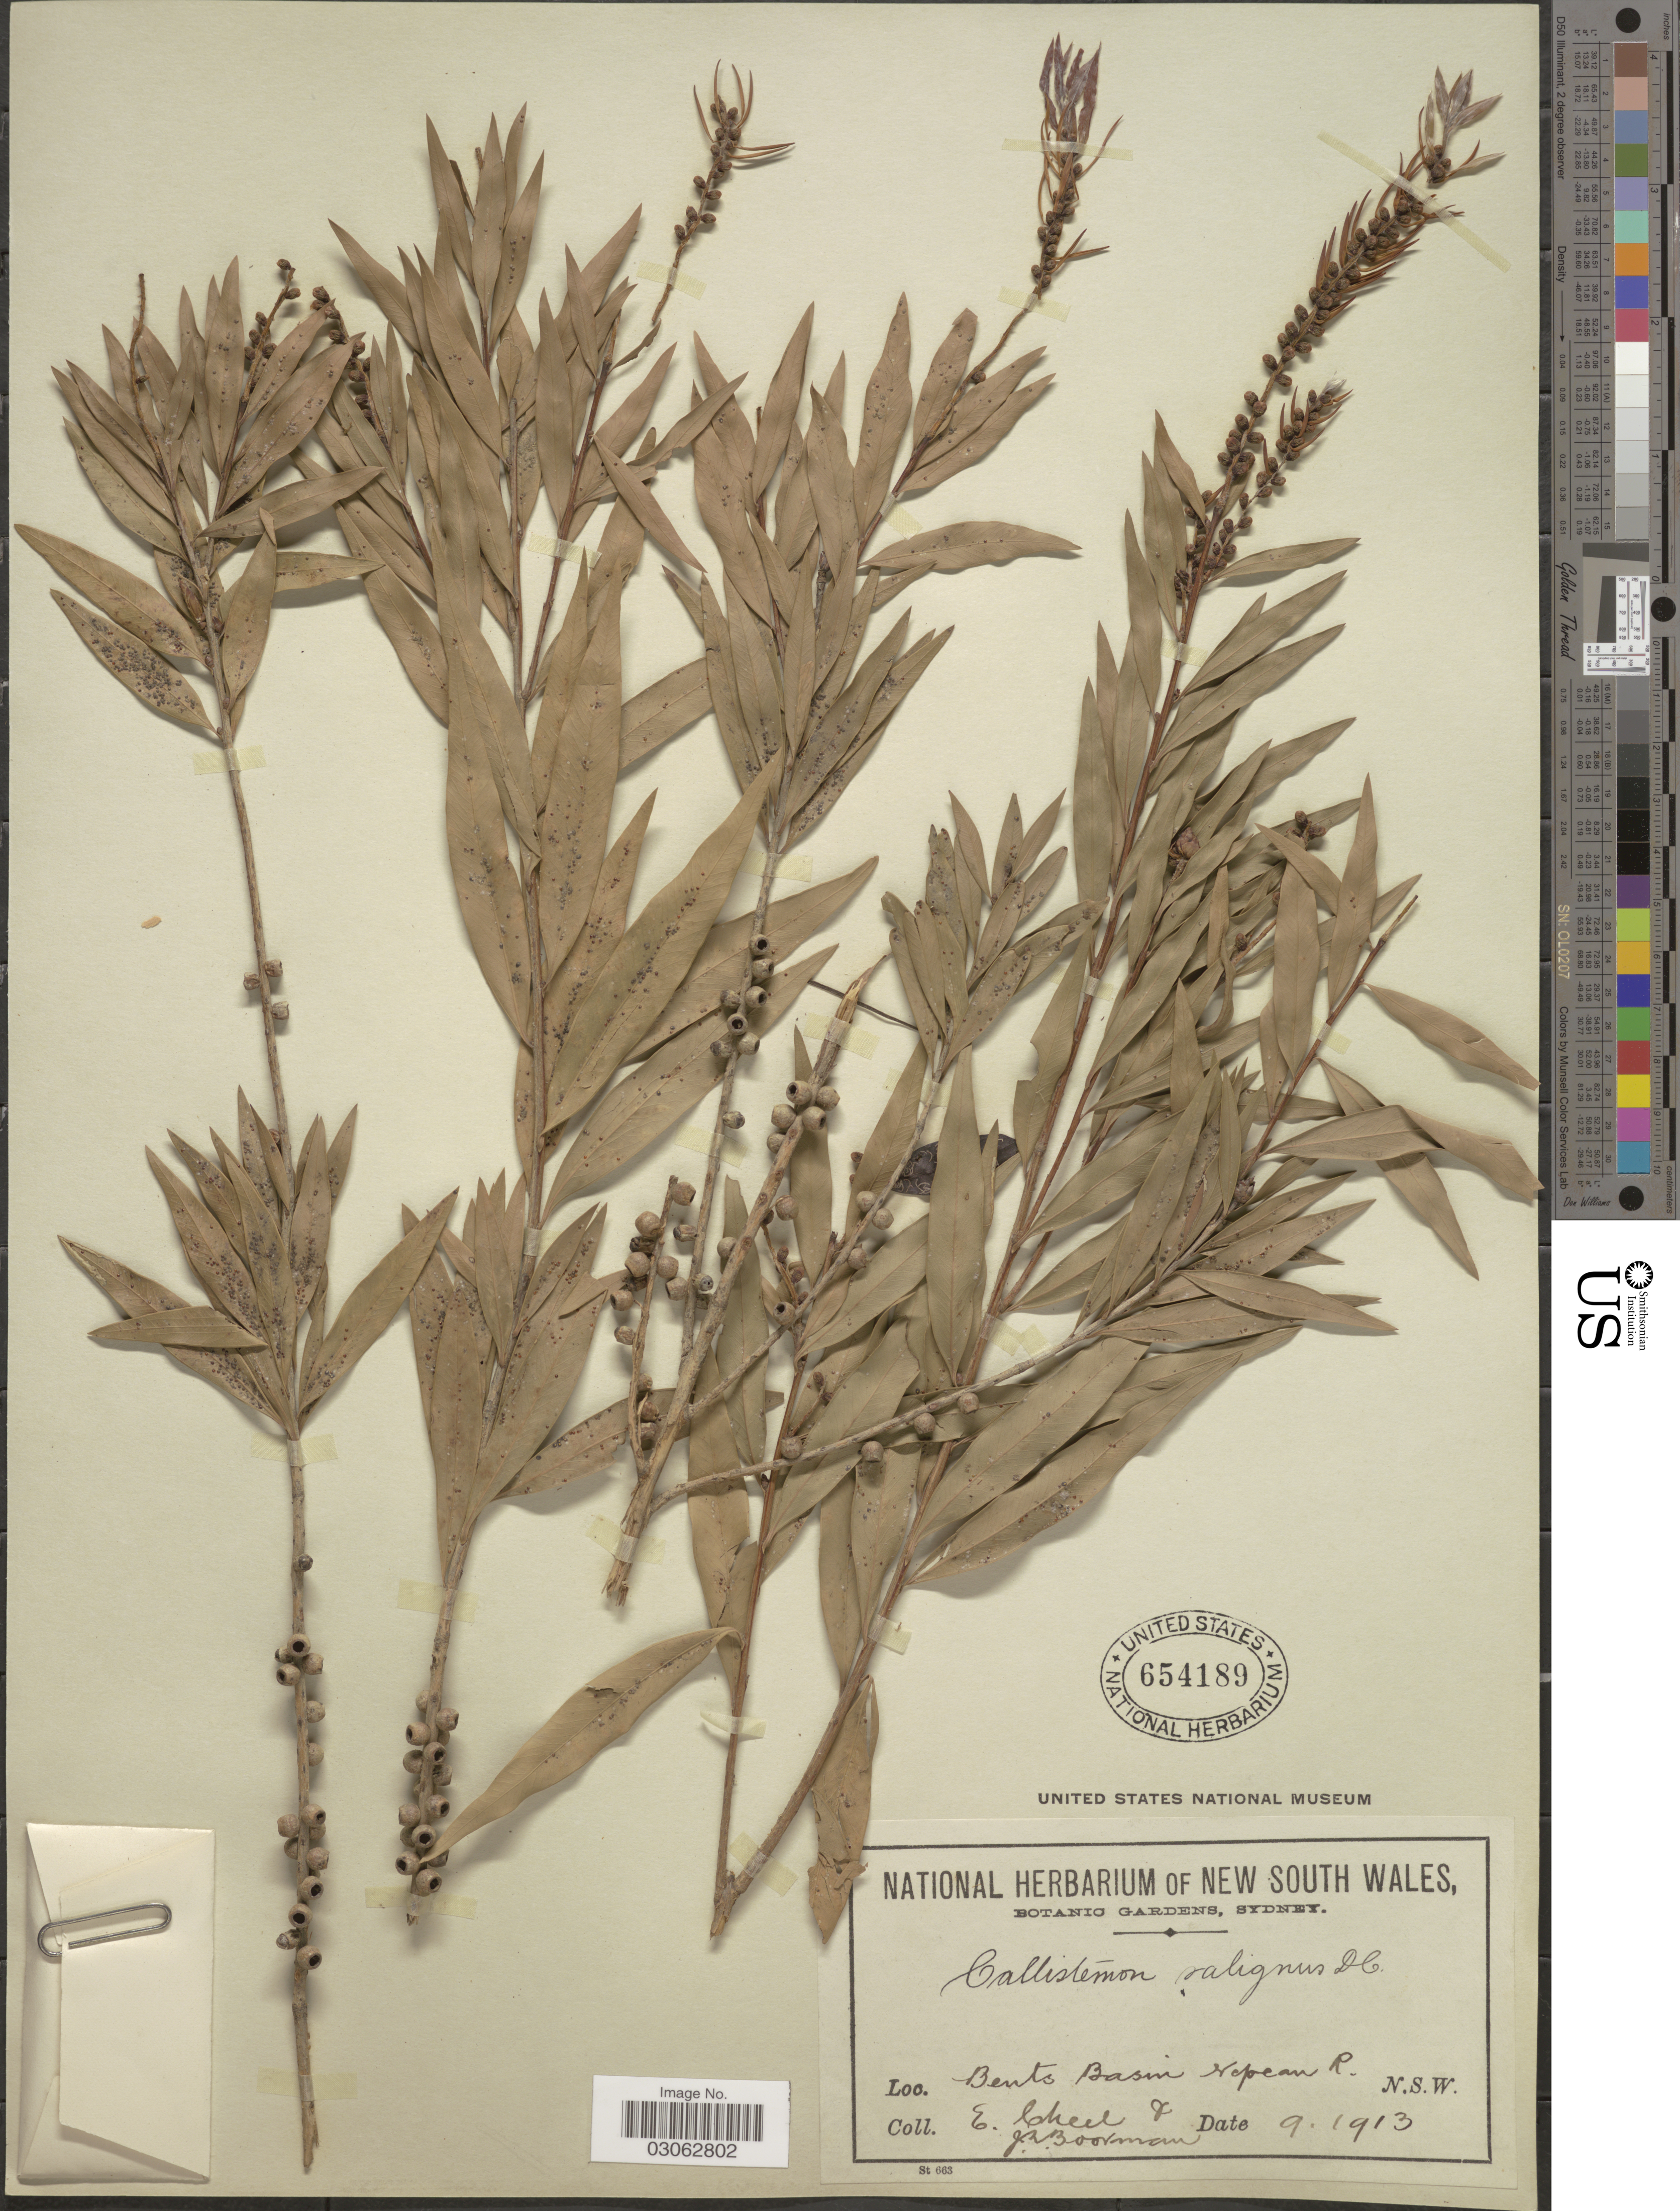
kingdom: Plantae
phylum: Tracheophyta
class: Magnoliopsida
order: Myrtales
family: Myrtaceae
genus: Callistemon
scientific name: Callistemon salignus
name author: (Sm.) Colvill ex Sweet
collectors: E. Cheel & J. Boorman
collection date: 1913-09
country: Australia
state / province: New South Wales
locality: Bento Basin Nepean R.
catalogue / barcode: US 654189